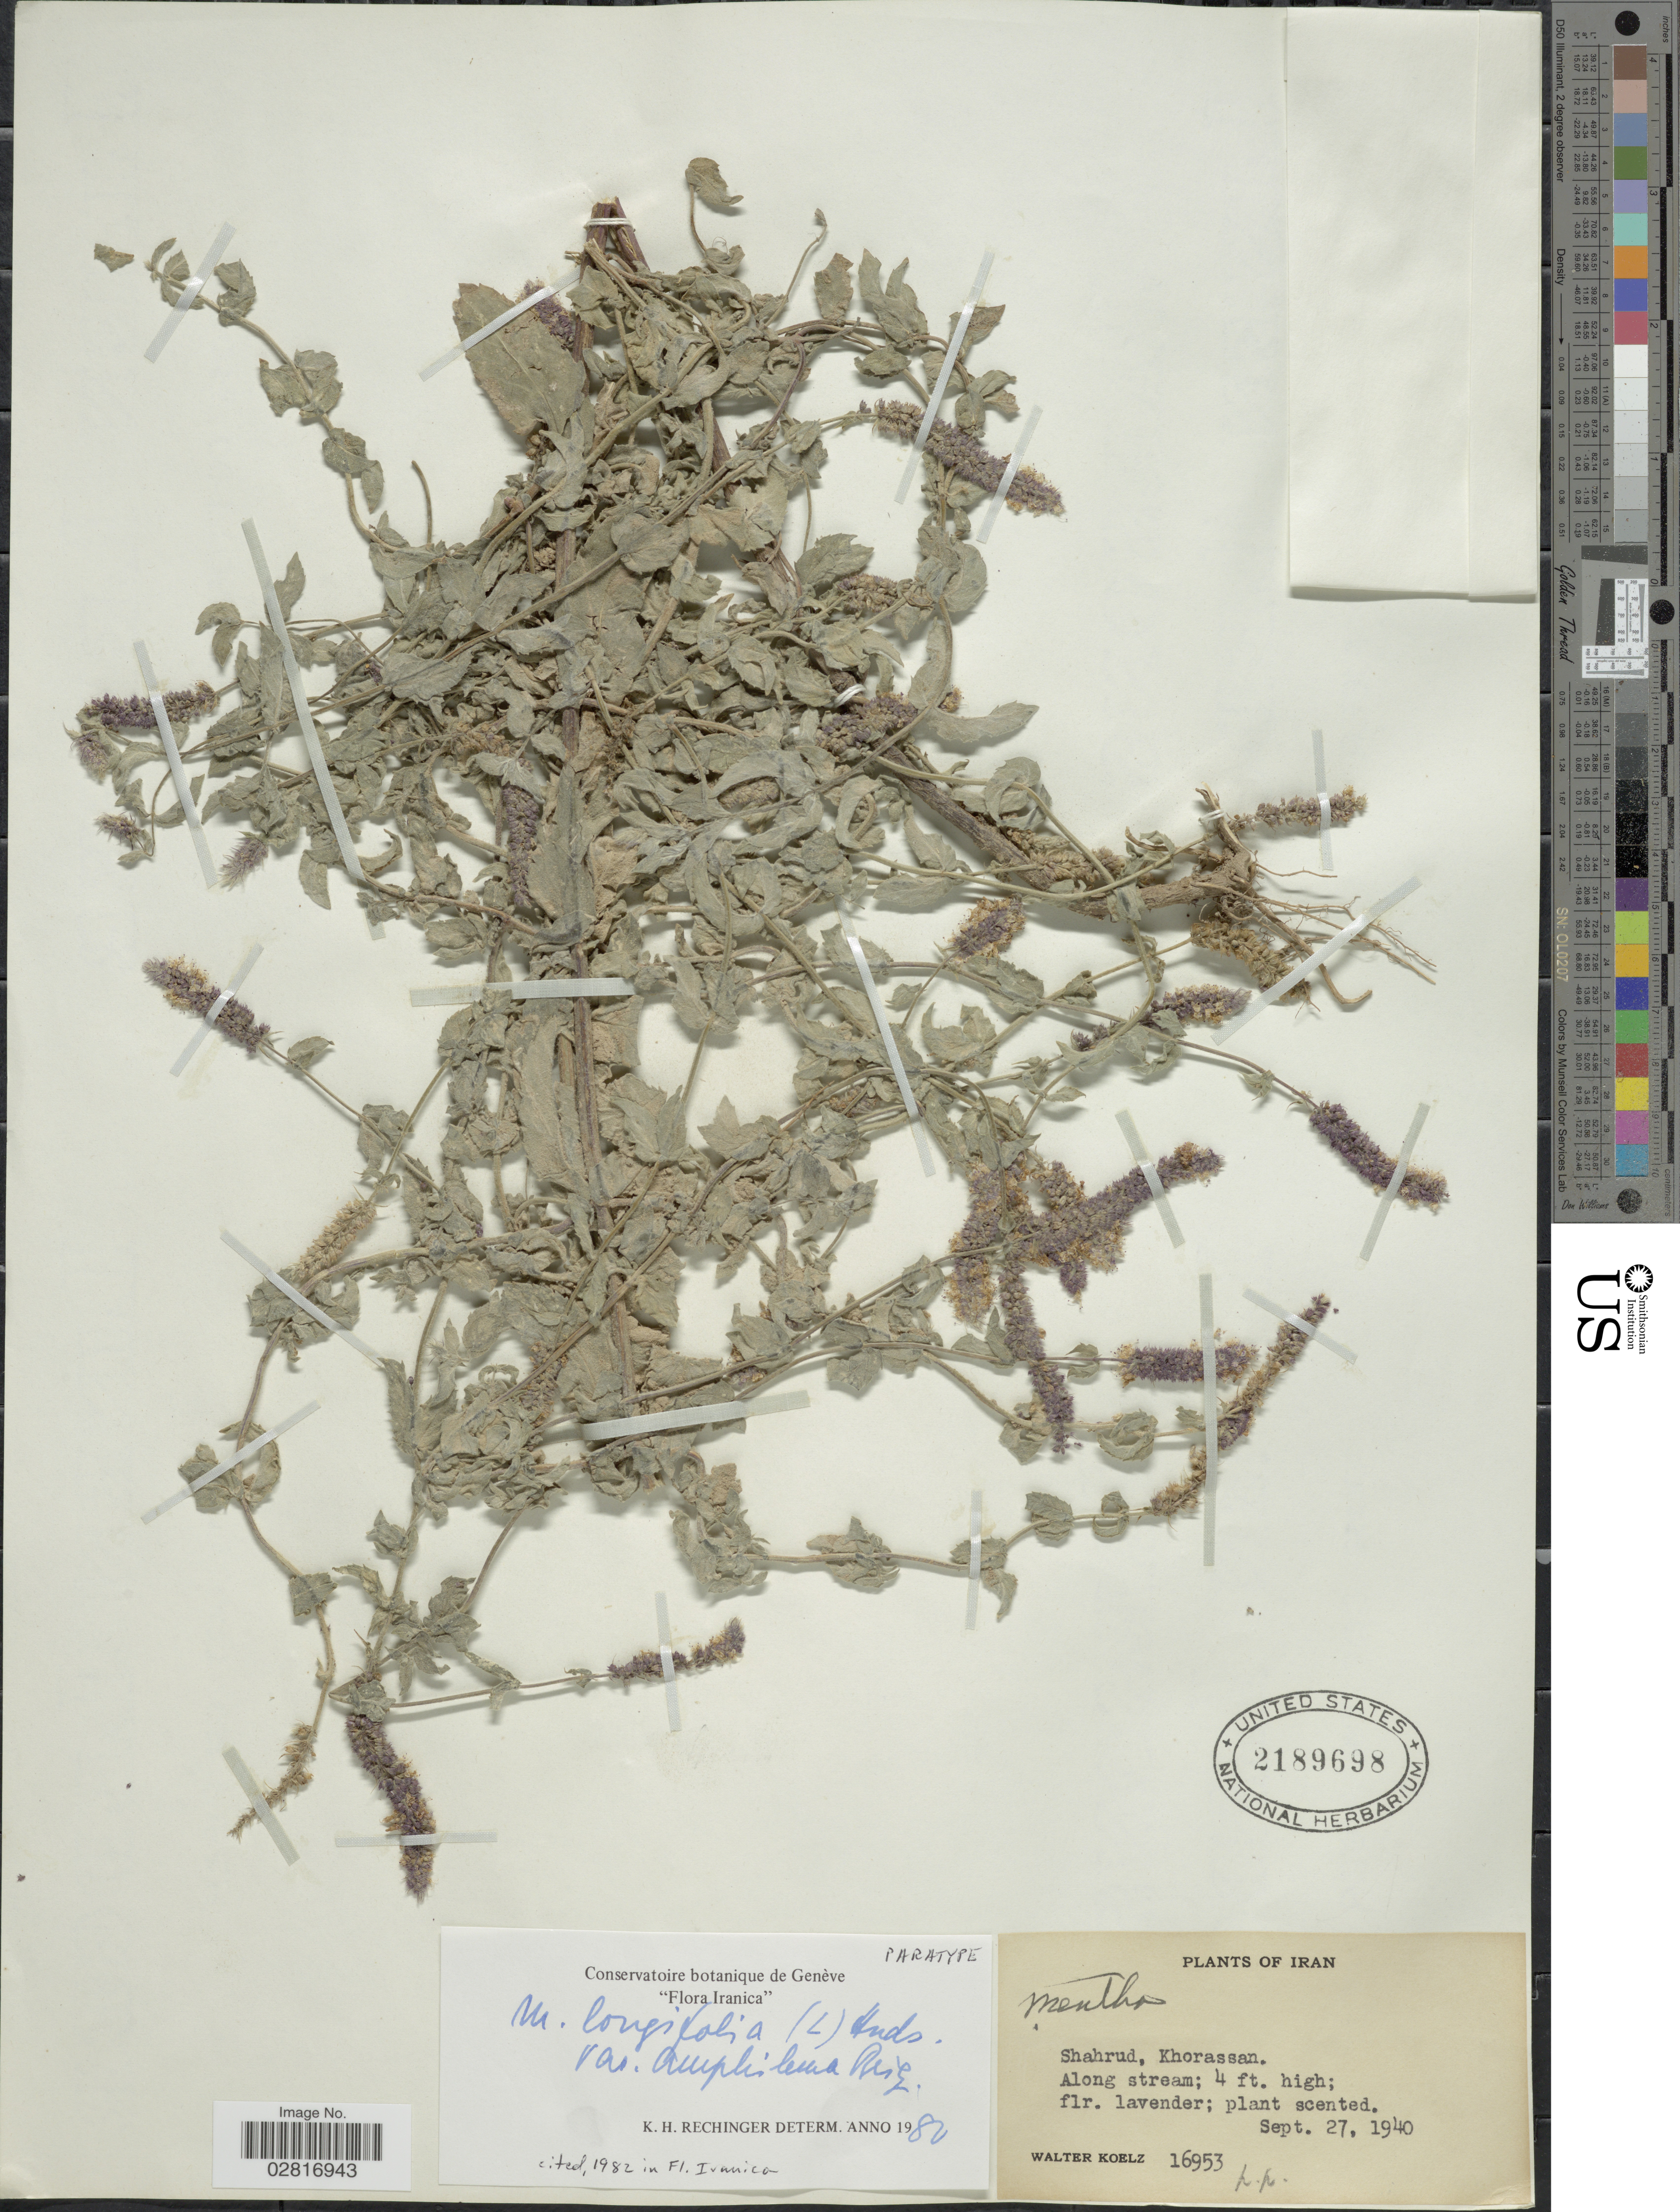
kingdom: Plantae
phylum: Tracheophyta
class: Magnoliopsida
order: Lamiales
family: Lamiaceae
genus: Mentha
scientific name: Mentha longifolia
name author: (L.) L.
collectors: W. N. Koelz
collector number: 16953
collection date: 1940-09-27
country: Iran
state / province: Khorasan [obsolete]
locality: Shahrud, Khorassan.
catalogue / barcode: US 2189698